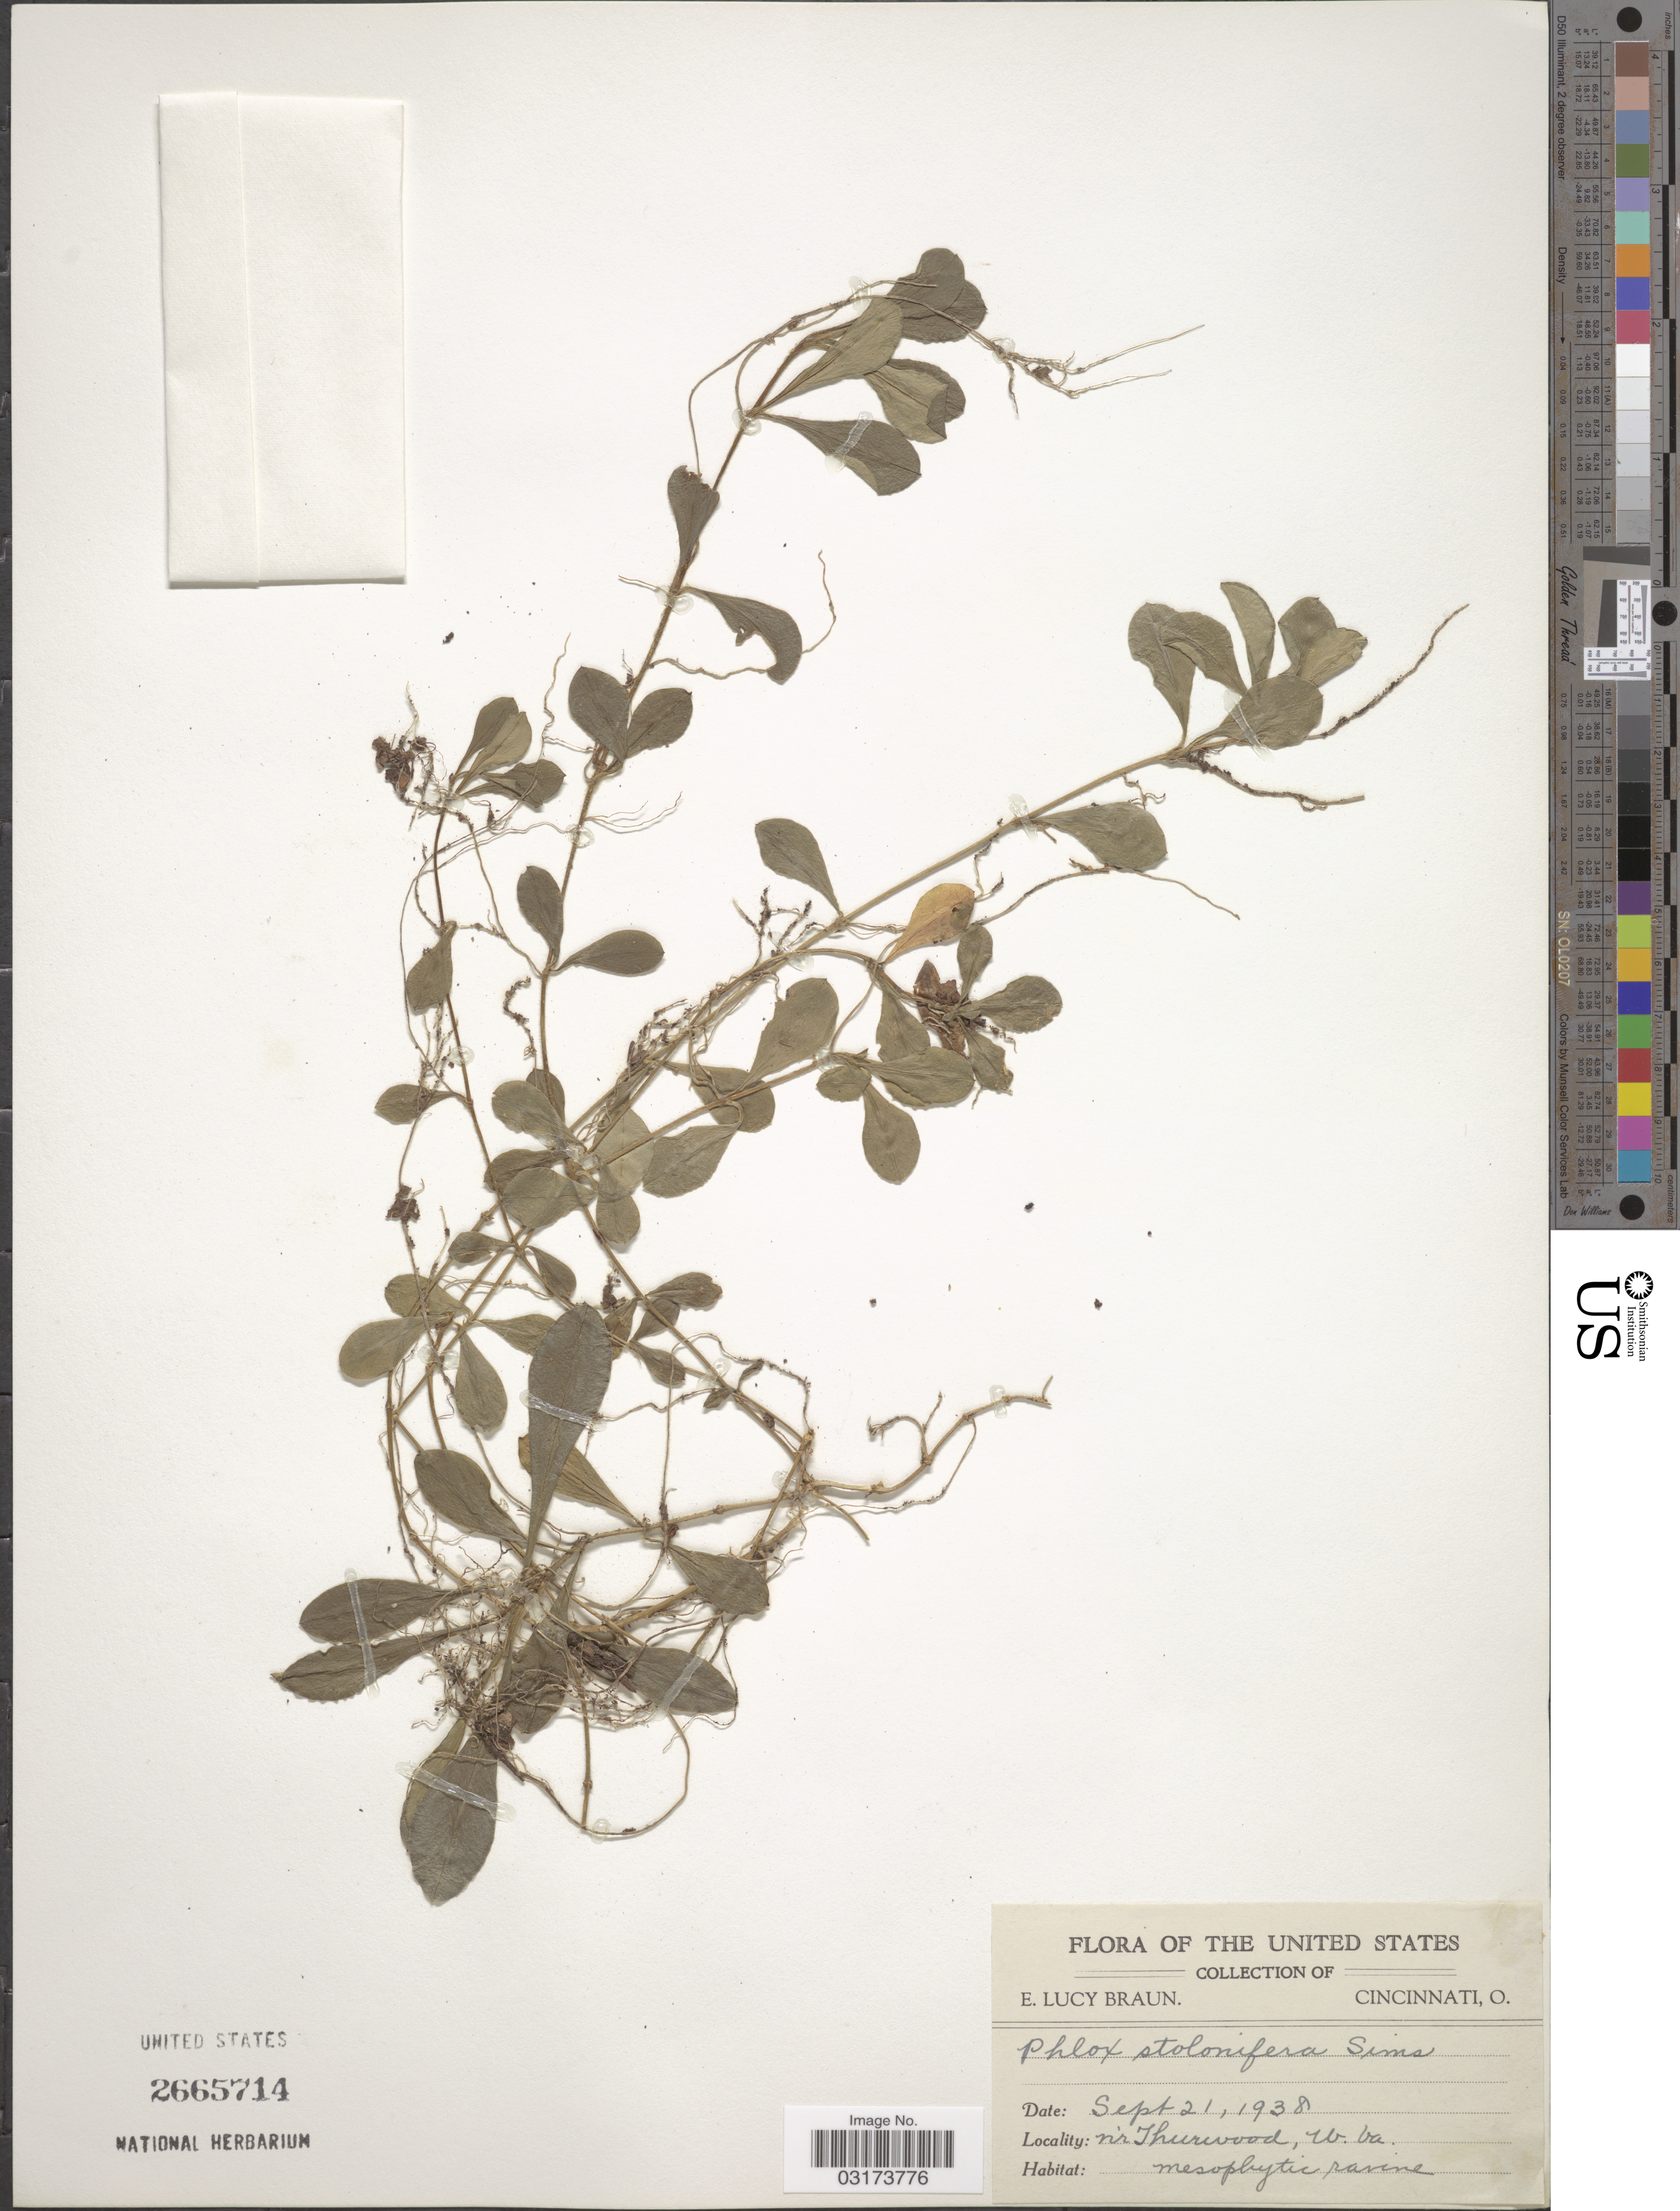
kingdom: Plantae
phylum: Tracheophyta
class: Magnoliopsida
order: Ericales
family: Polemoniaceae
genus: Phlox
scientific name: Phlox stolonifera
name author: Sims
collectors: E. L. Braun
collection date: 1938-09-21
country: United States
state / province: West Virginia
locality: N'r Thurwood.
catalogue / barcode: US 2665714